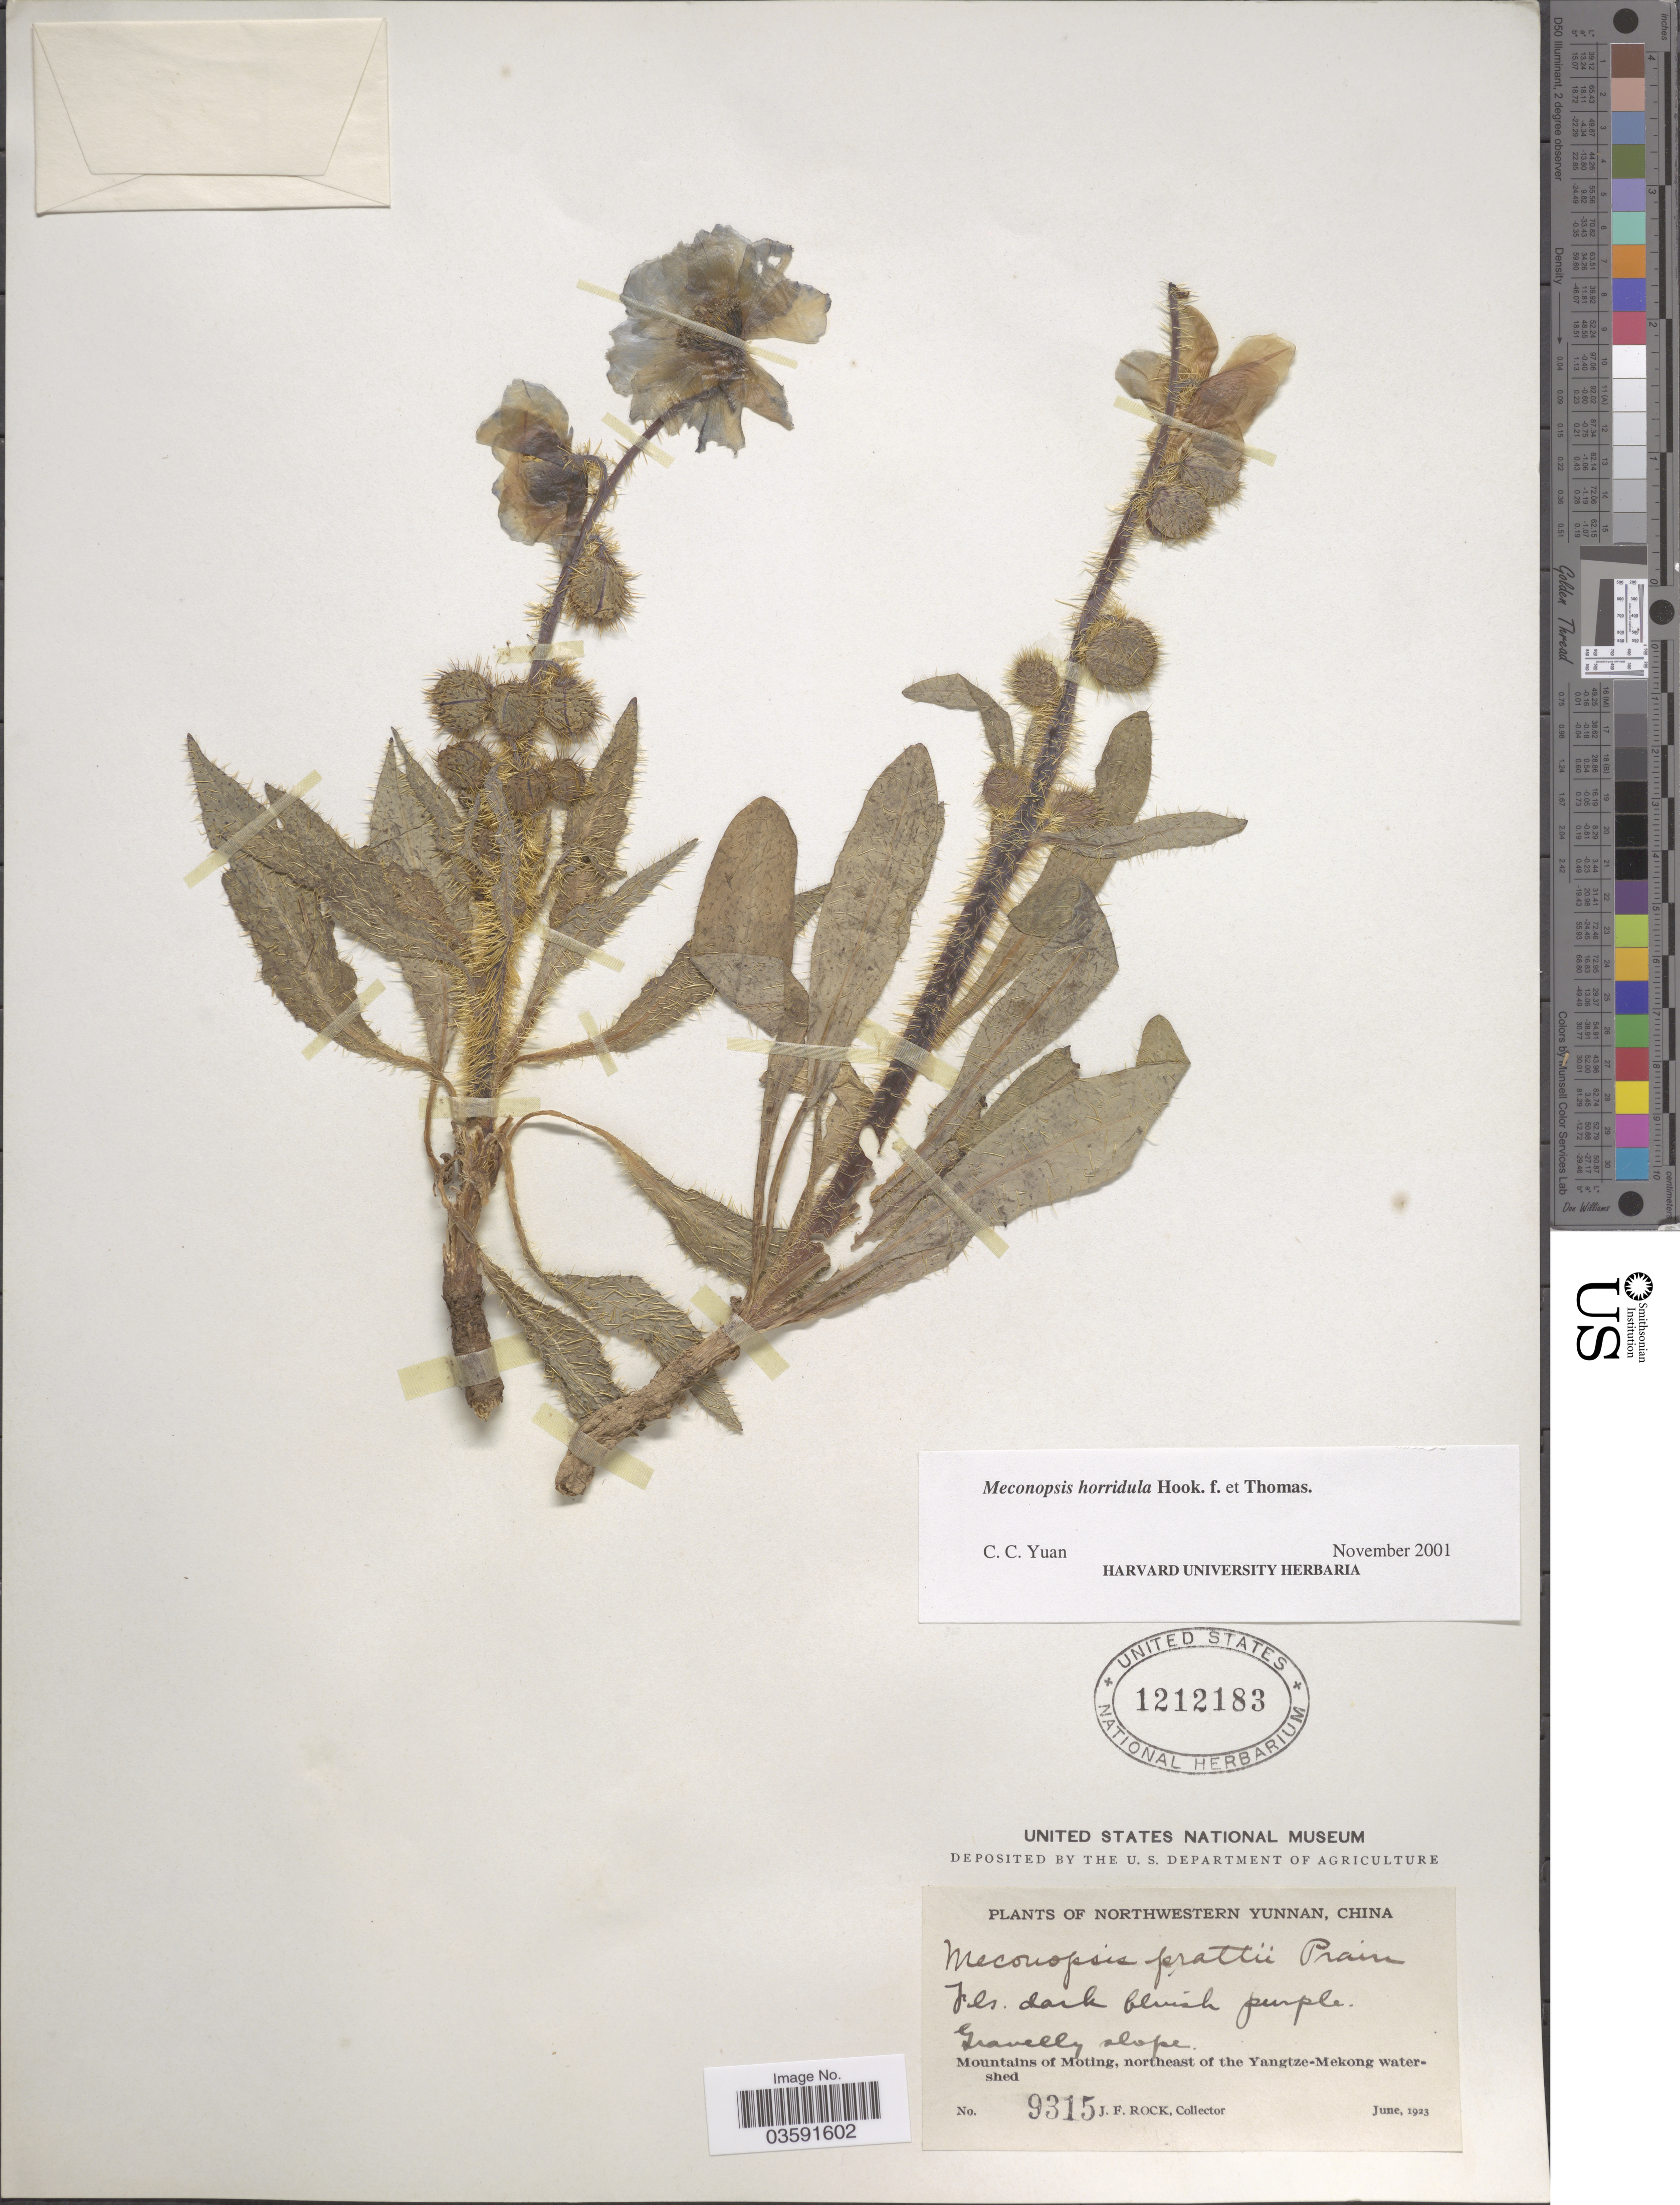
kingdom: Plantae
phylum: Tracheophyta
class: Magnoliopsida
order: Ranunculales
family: Papaveraceae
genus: Meconopsis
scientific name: Meconopsis horridula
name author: Hook. f. & Thomson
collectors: J. Rock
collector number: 9315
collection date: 1923-06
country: China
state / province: Yunnan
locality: Northwestern Yunnan. Mountains of Moting, northeast of the Yangtze-Mekong watershed.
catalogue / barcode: US 1212183